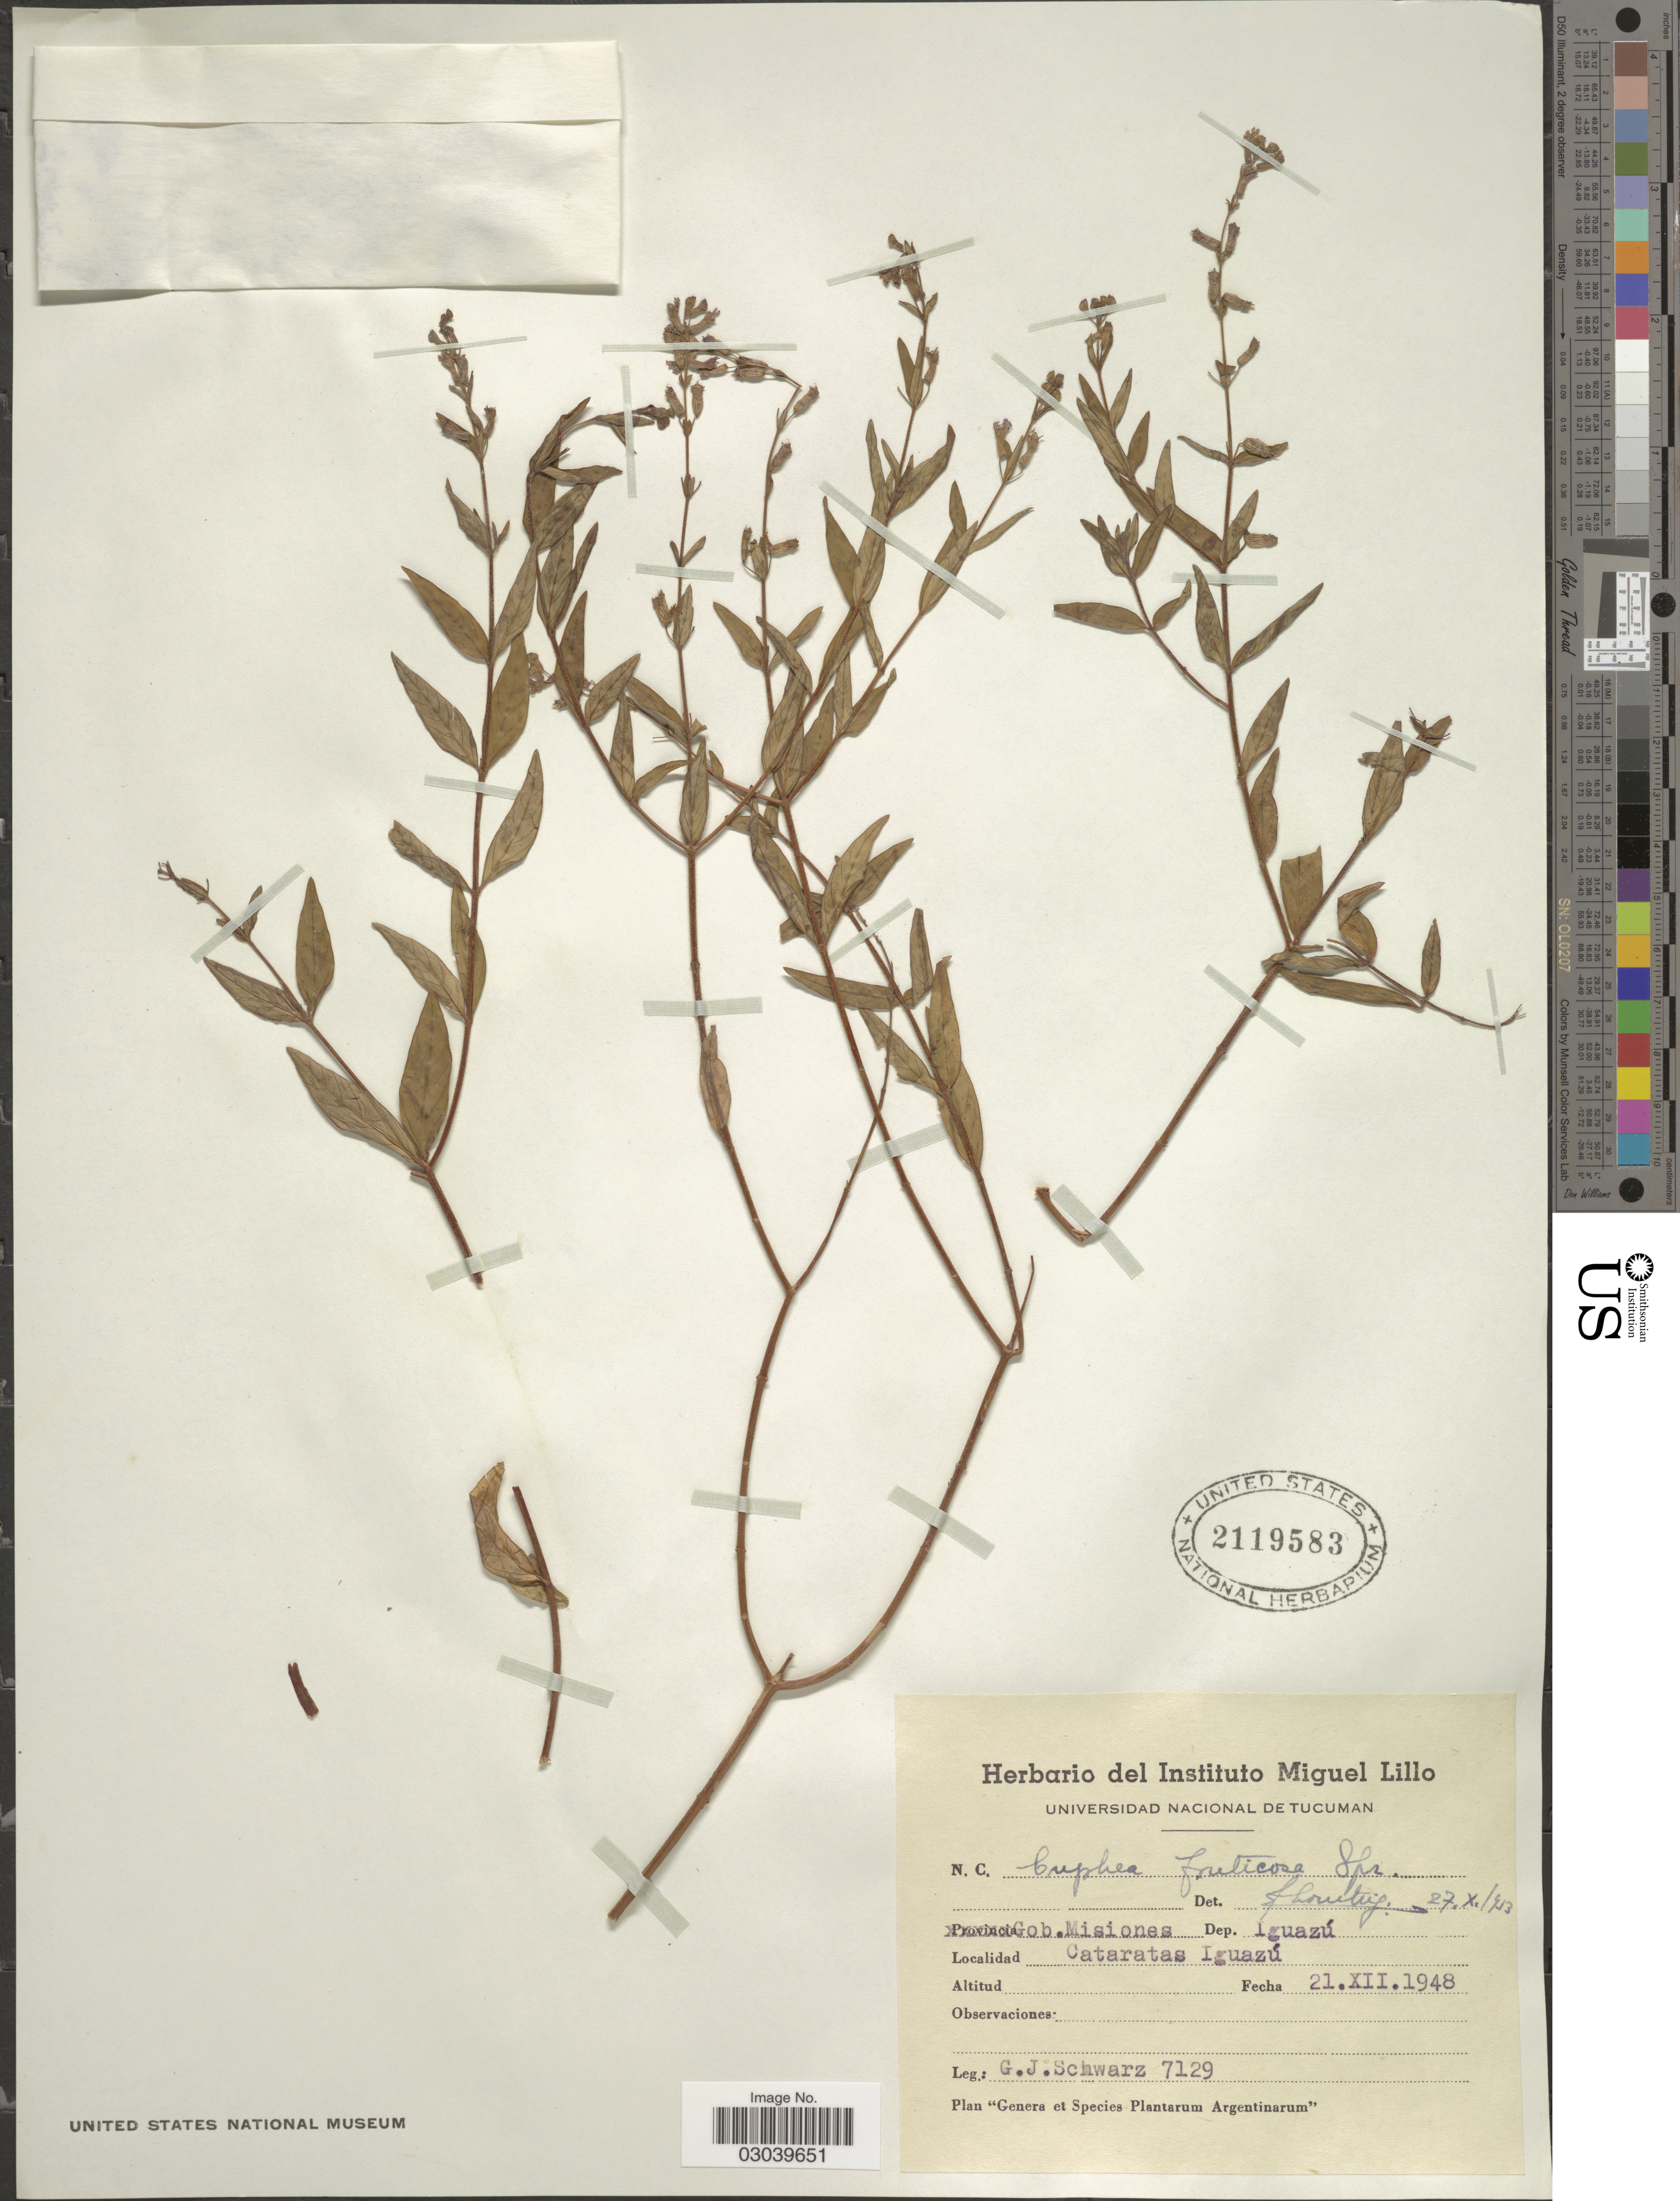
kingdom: Plantae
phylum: Tracheophyta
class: Magnoliopsida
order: Myrtales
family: Lythraceae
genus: Cuphea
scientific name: Cuphea fruticosa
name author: Spreng.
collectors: G. J. Schwarz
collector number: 7129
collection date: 1948-12-21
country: Argentina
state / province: Misiones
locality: Gob. Misiones. Dep. Iguazú. Cataratas Iguazú.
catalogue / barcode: US 2119583